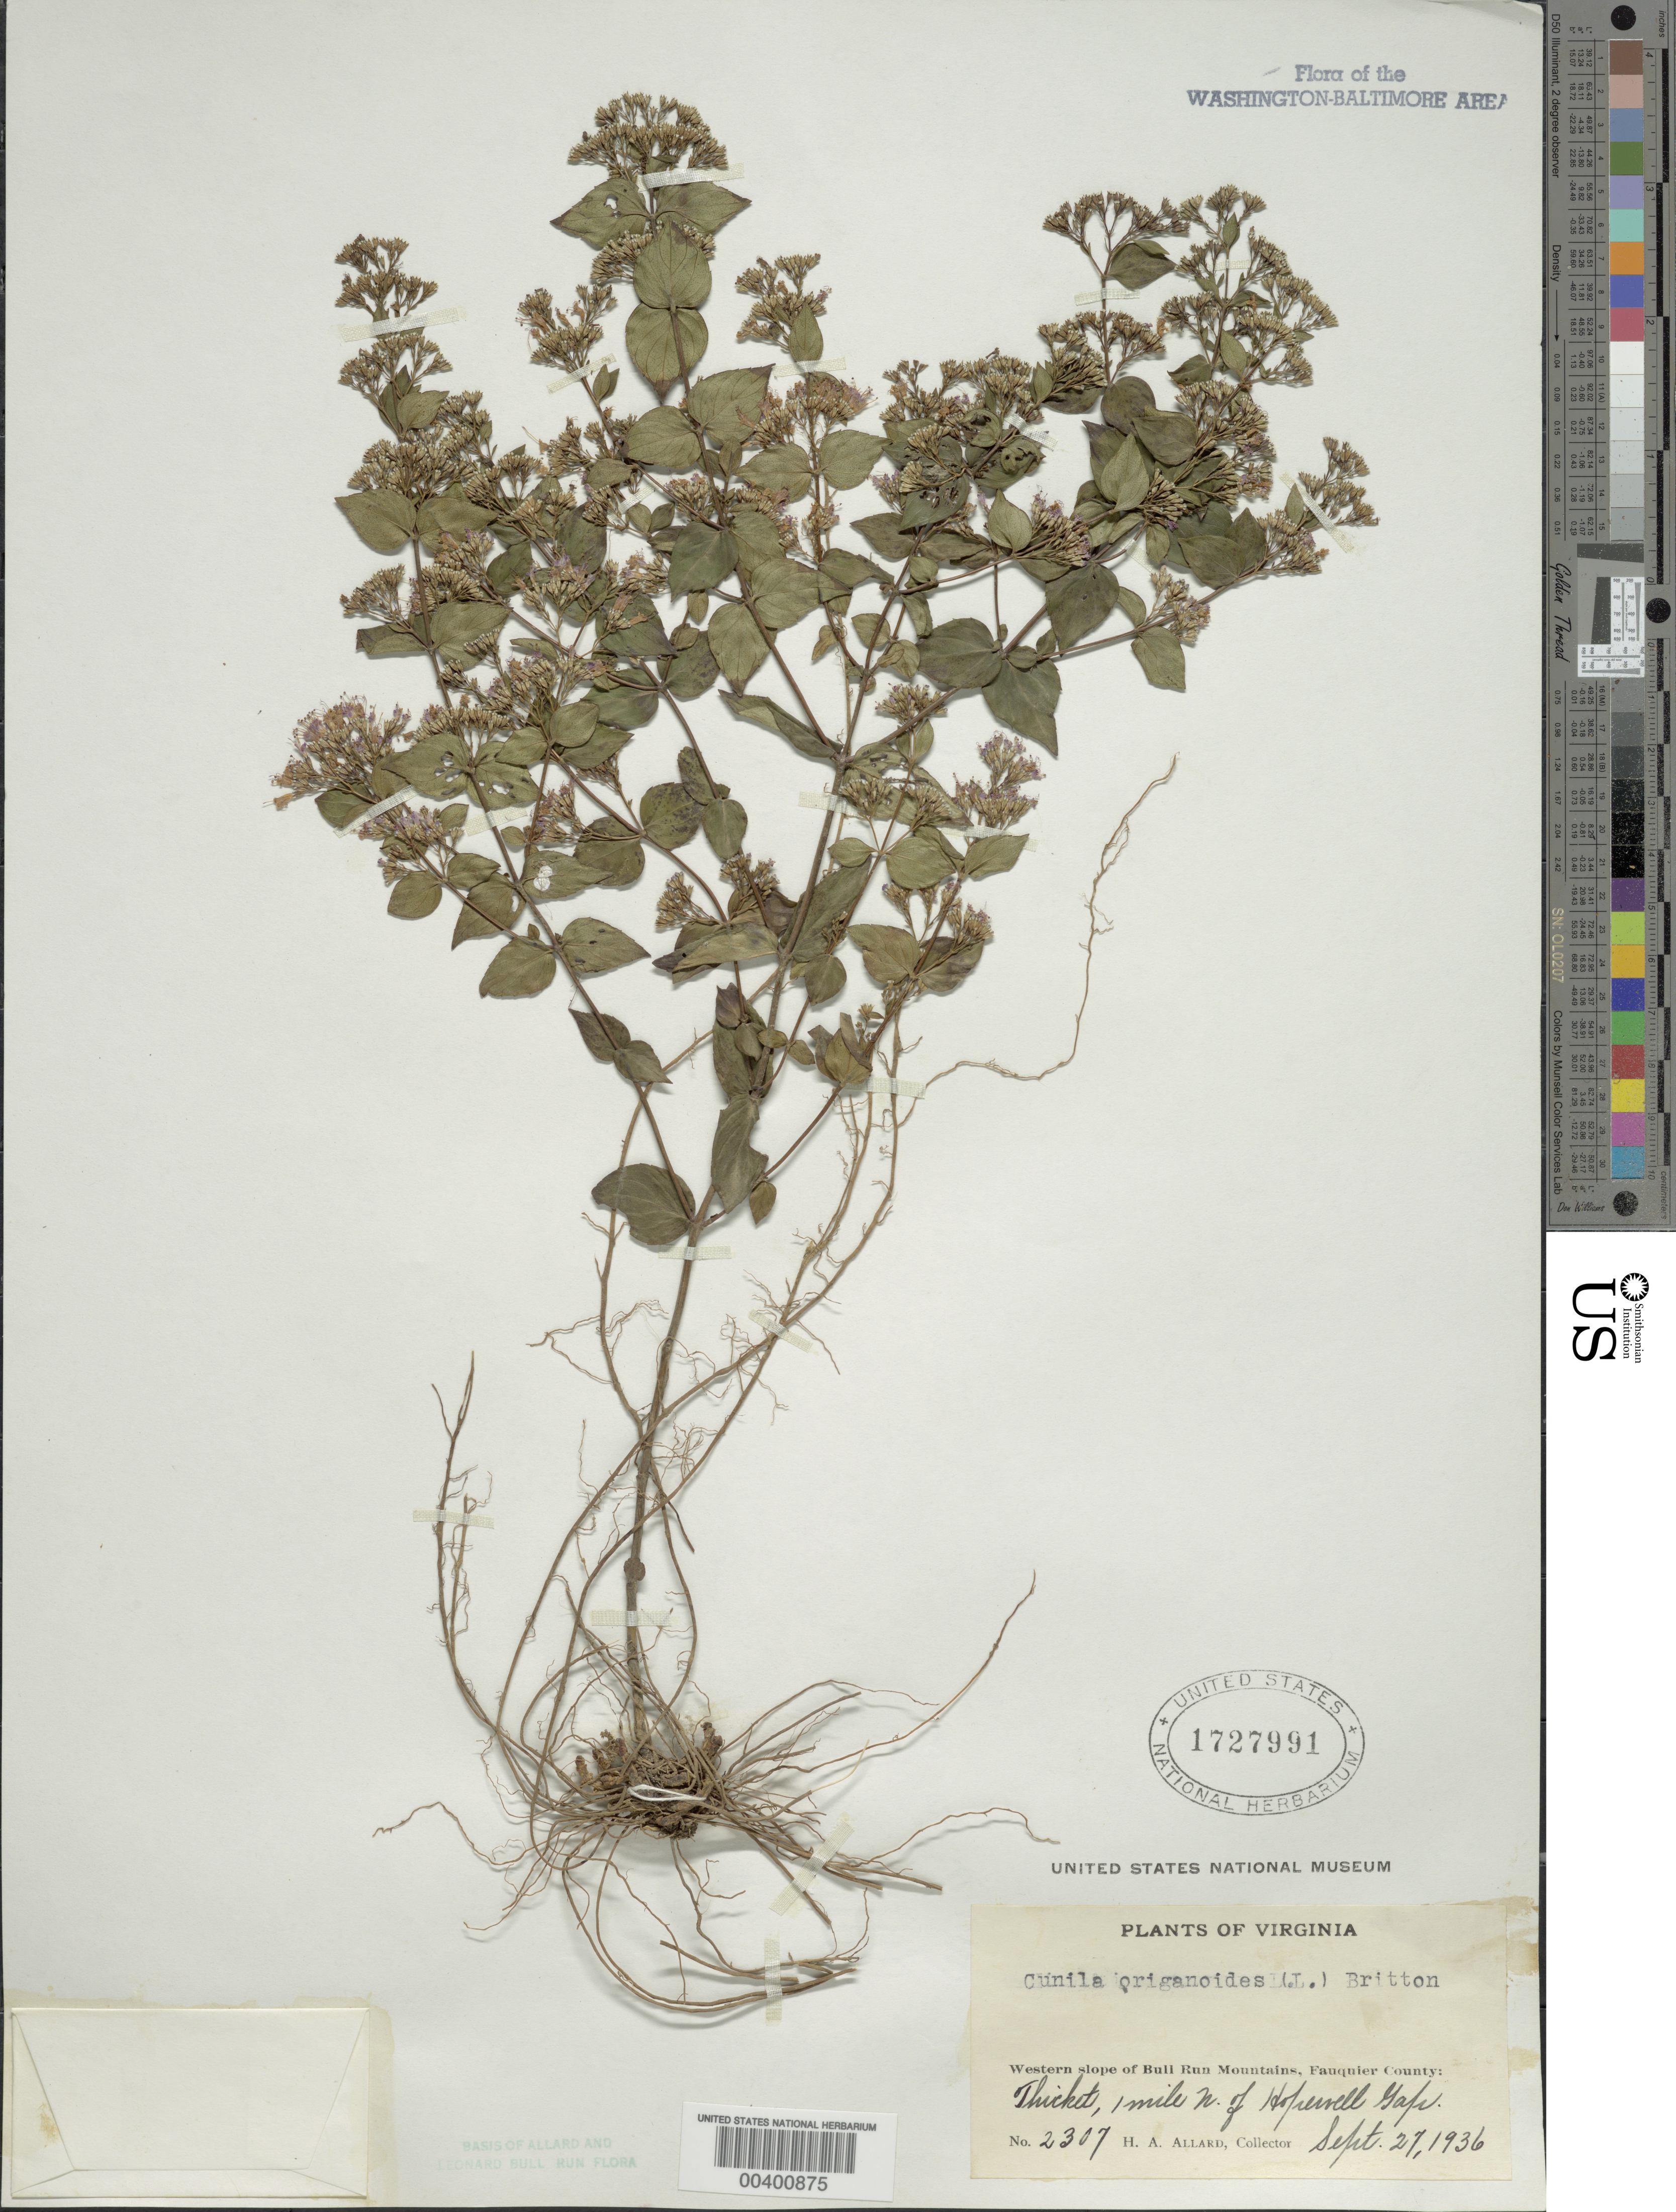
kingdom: Plantae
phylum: Tracheophyta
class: Magnoliopsida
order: Lamiales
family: Lamiaceae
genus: Cunila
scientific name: Cunila origanoides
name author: (L.) Britton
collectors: H. A. Allard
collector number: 2307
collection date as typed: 27 Sep 1936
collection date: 1936-09-27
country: United States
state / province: Virginia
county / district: Fauquier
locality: North of Hopewell Gap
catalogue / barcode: US 1727991